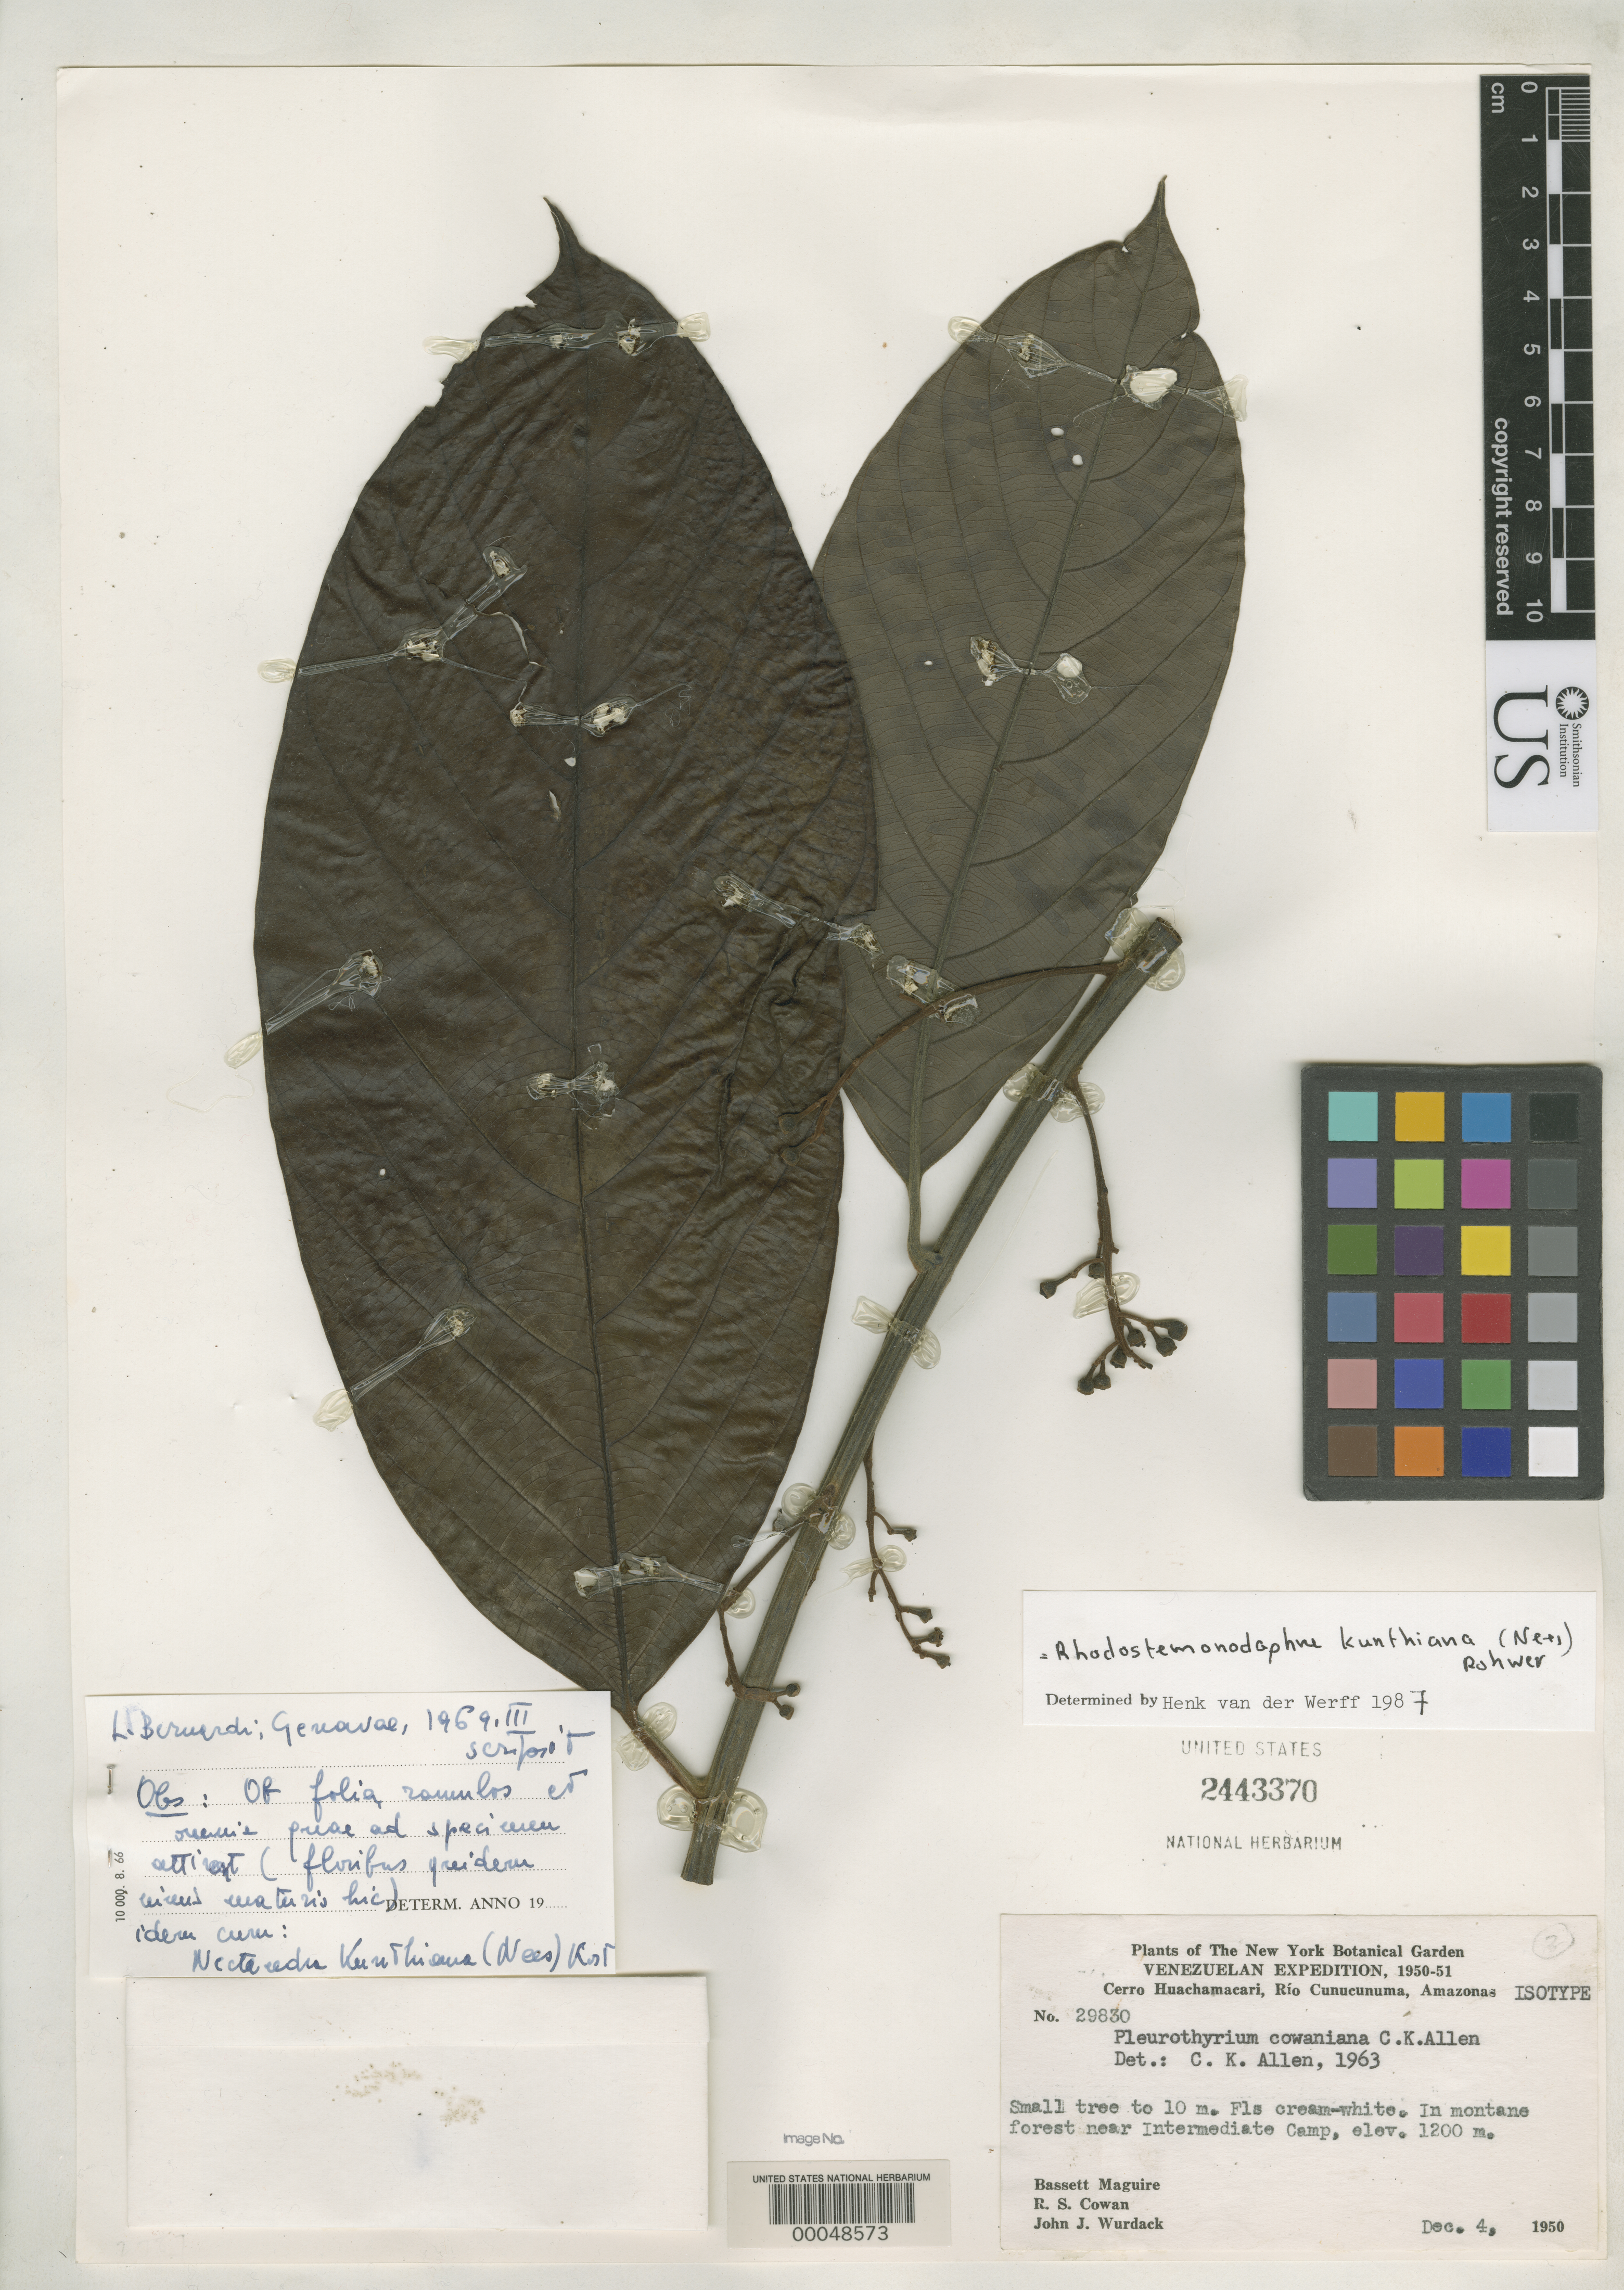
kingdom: Plantae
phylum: Tracheophyta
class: Magnoliopsida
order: Laurales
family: Lauraceae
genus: Pleurothyrium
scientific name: Pleurothyrium cowaniana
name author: C.K. Allen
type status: Isotype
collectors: B. Maguire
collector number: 29830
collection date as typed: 04 Dec 1950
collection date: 1950-12-04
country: Venezuela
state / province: Amazonas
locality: Rio Cunucunuma, Cerro Huachamacari, intermediate camp.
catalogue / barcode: US 2443370